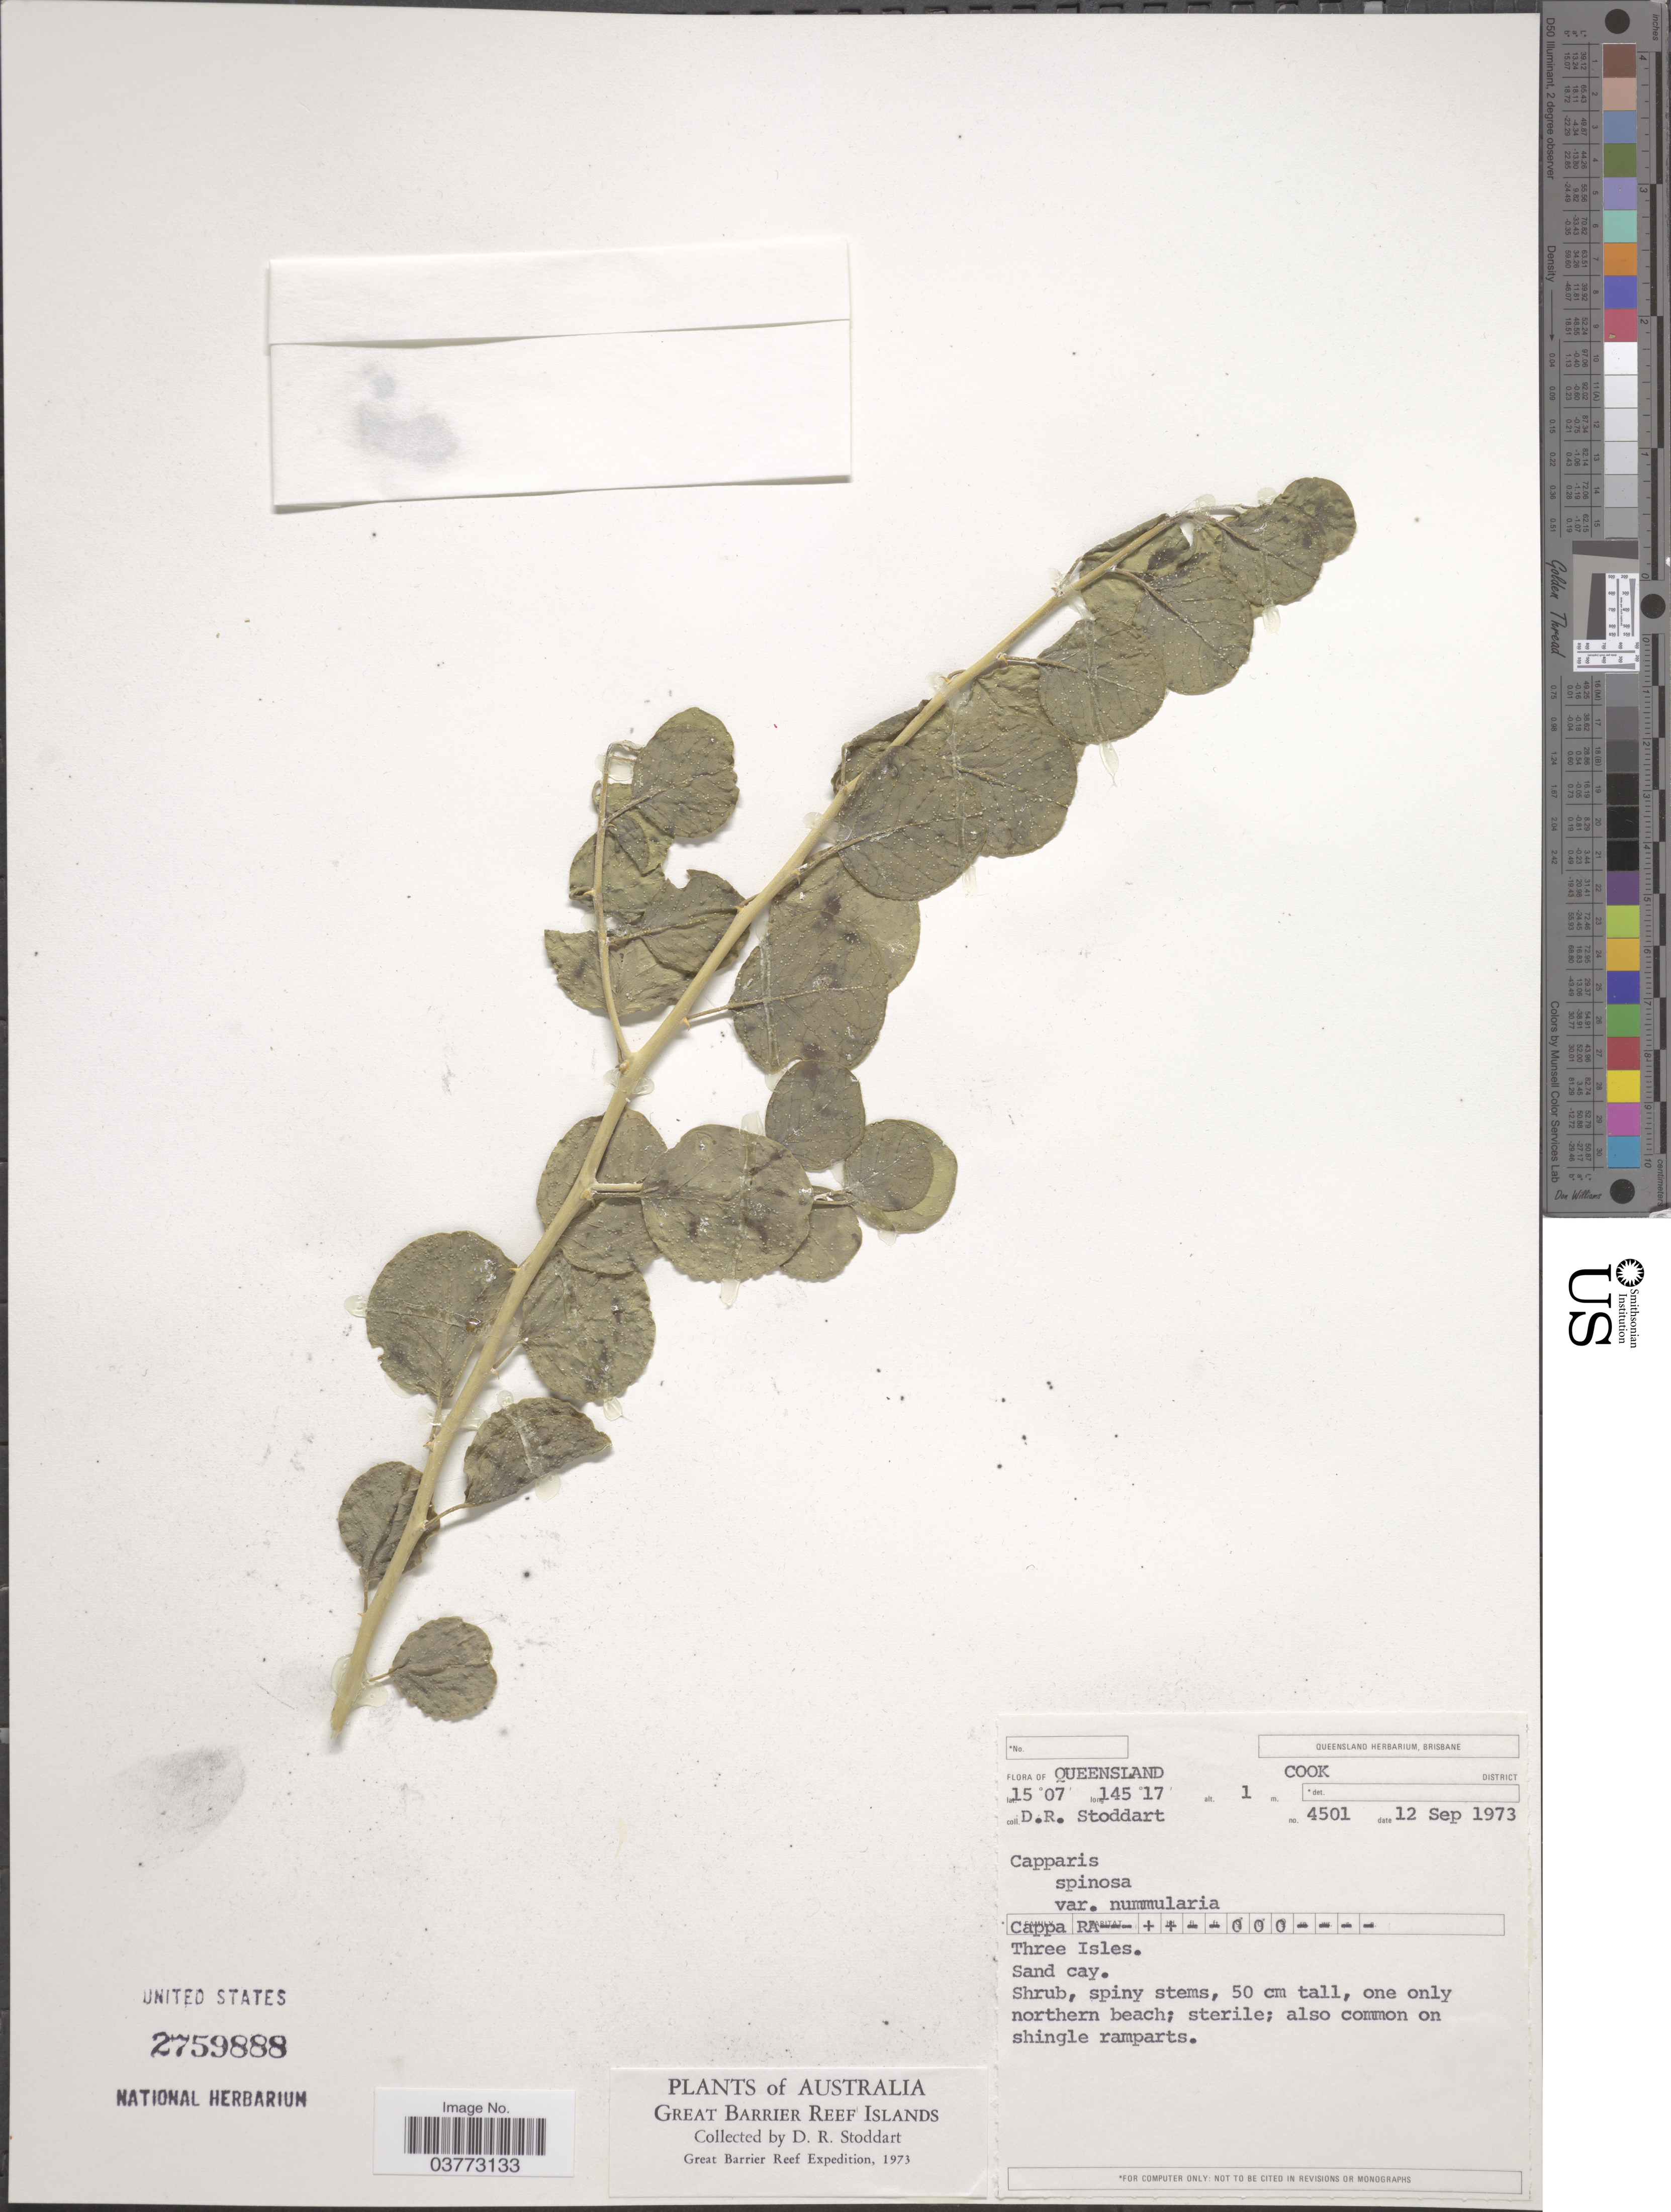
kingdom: Plantae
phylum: Tracheophyta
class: Magnoliopsida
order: Brassicales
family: Capparaceae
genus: Capparis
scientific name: Capparis spinosa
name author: L.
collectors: D. R. Stoddart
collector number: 4501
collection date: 1973-09-12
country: Australia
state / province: Queensland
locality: Cook District. Three Isles.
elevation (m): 1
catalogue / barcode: US 2759888